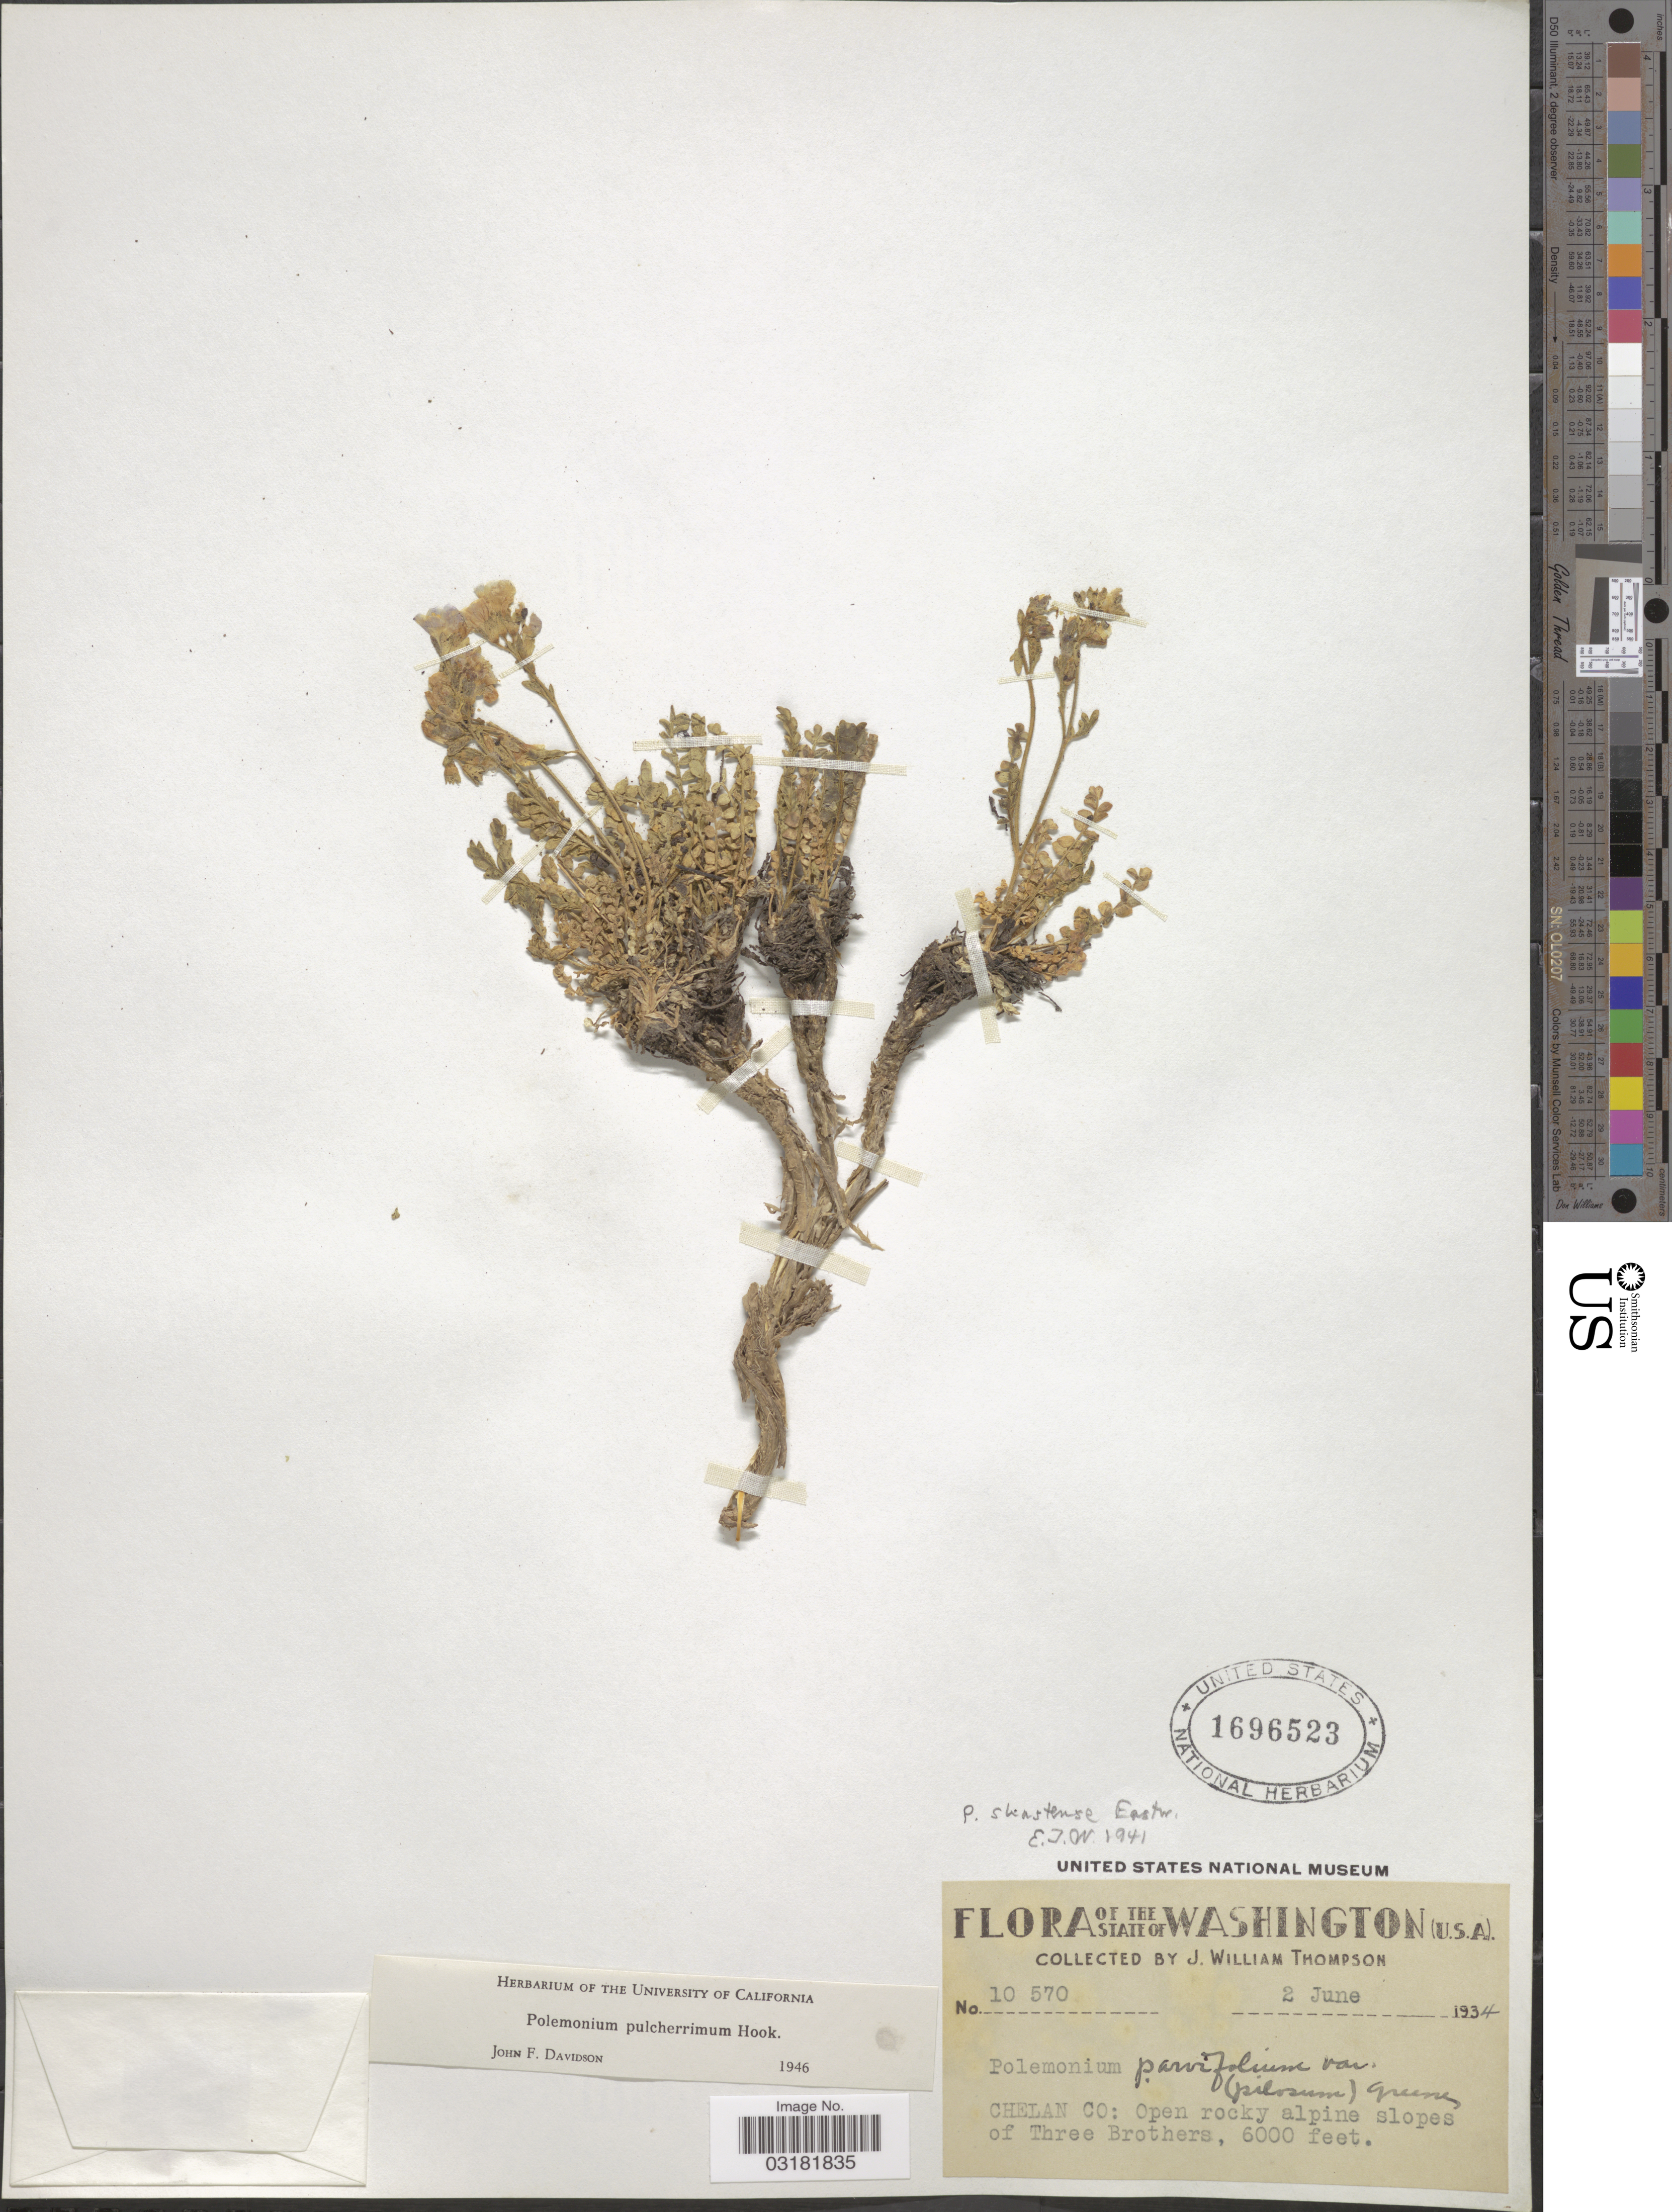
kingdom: Plantae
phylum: Tracheophyta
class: Magnoliopsida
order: Ericales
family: Polemoniaceae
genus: Polemonium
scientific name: Polemonium pulcherrimum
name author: Hook.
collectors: J. W. Thompson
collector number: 10570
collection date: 1934-06-02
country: United States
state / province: Washington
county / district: Chelan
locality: Chelan Co: Open rocky alpine slopes of Three Brothers.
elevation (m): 1829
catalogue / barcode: US 1696523